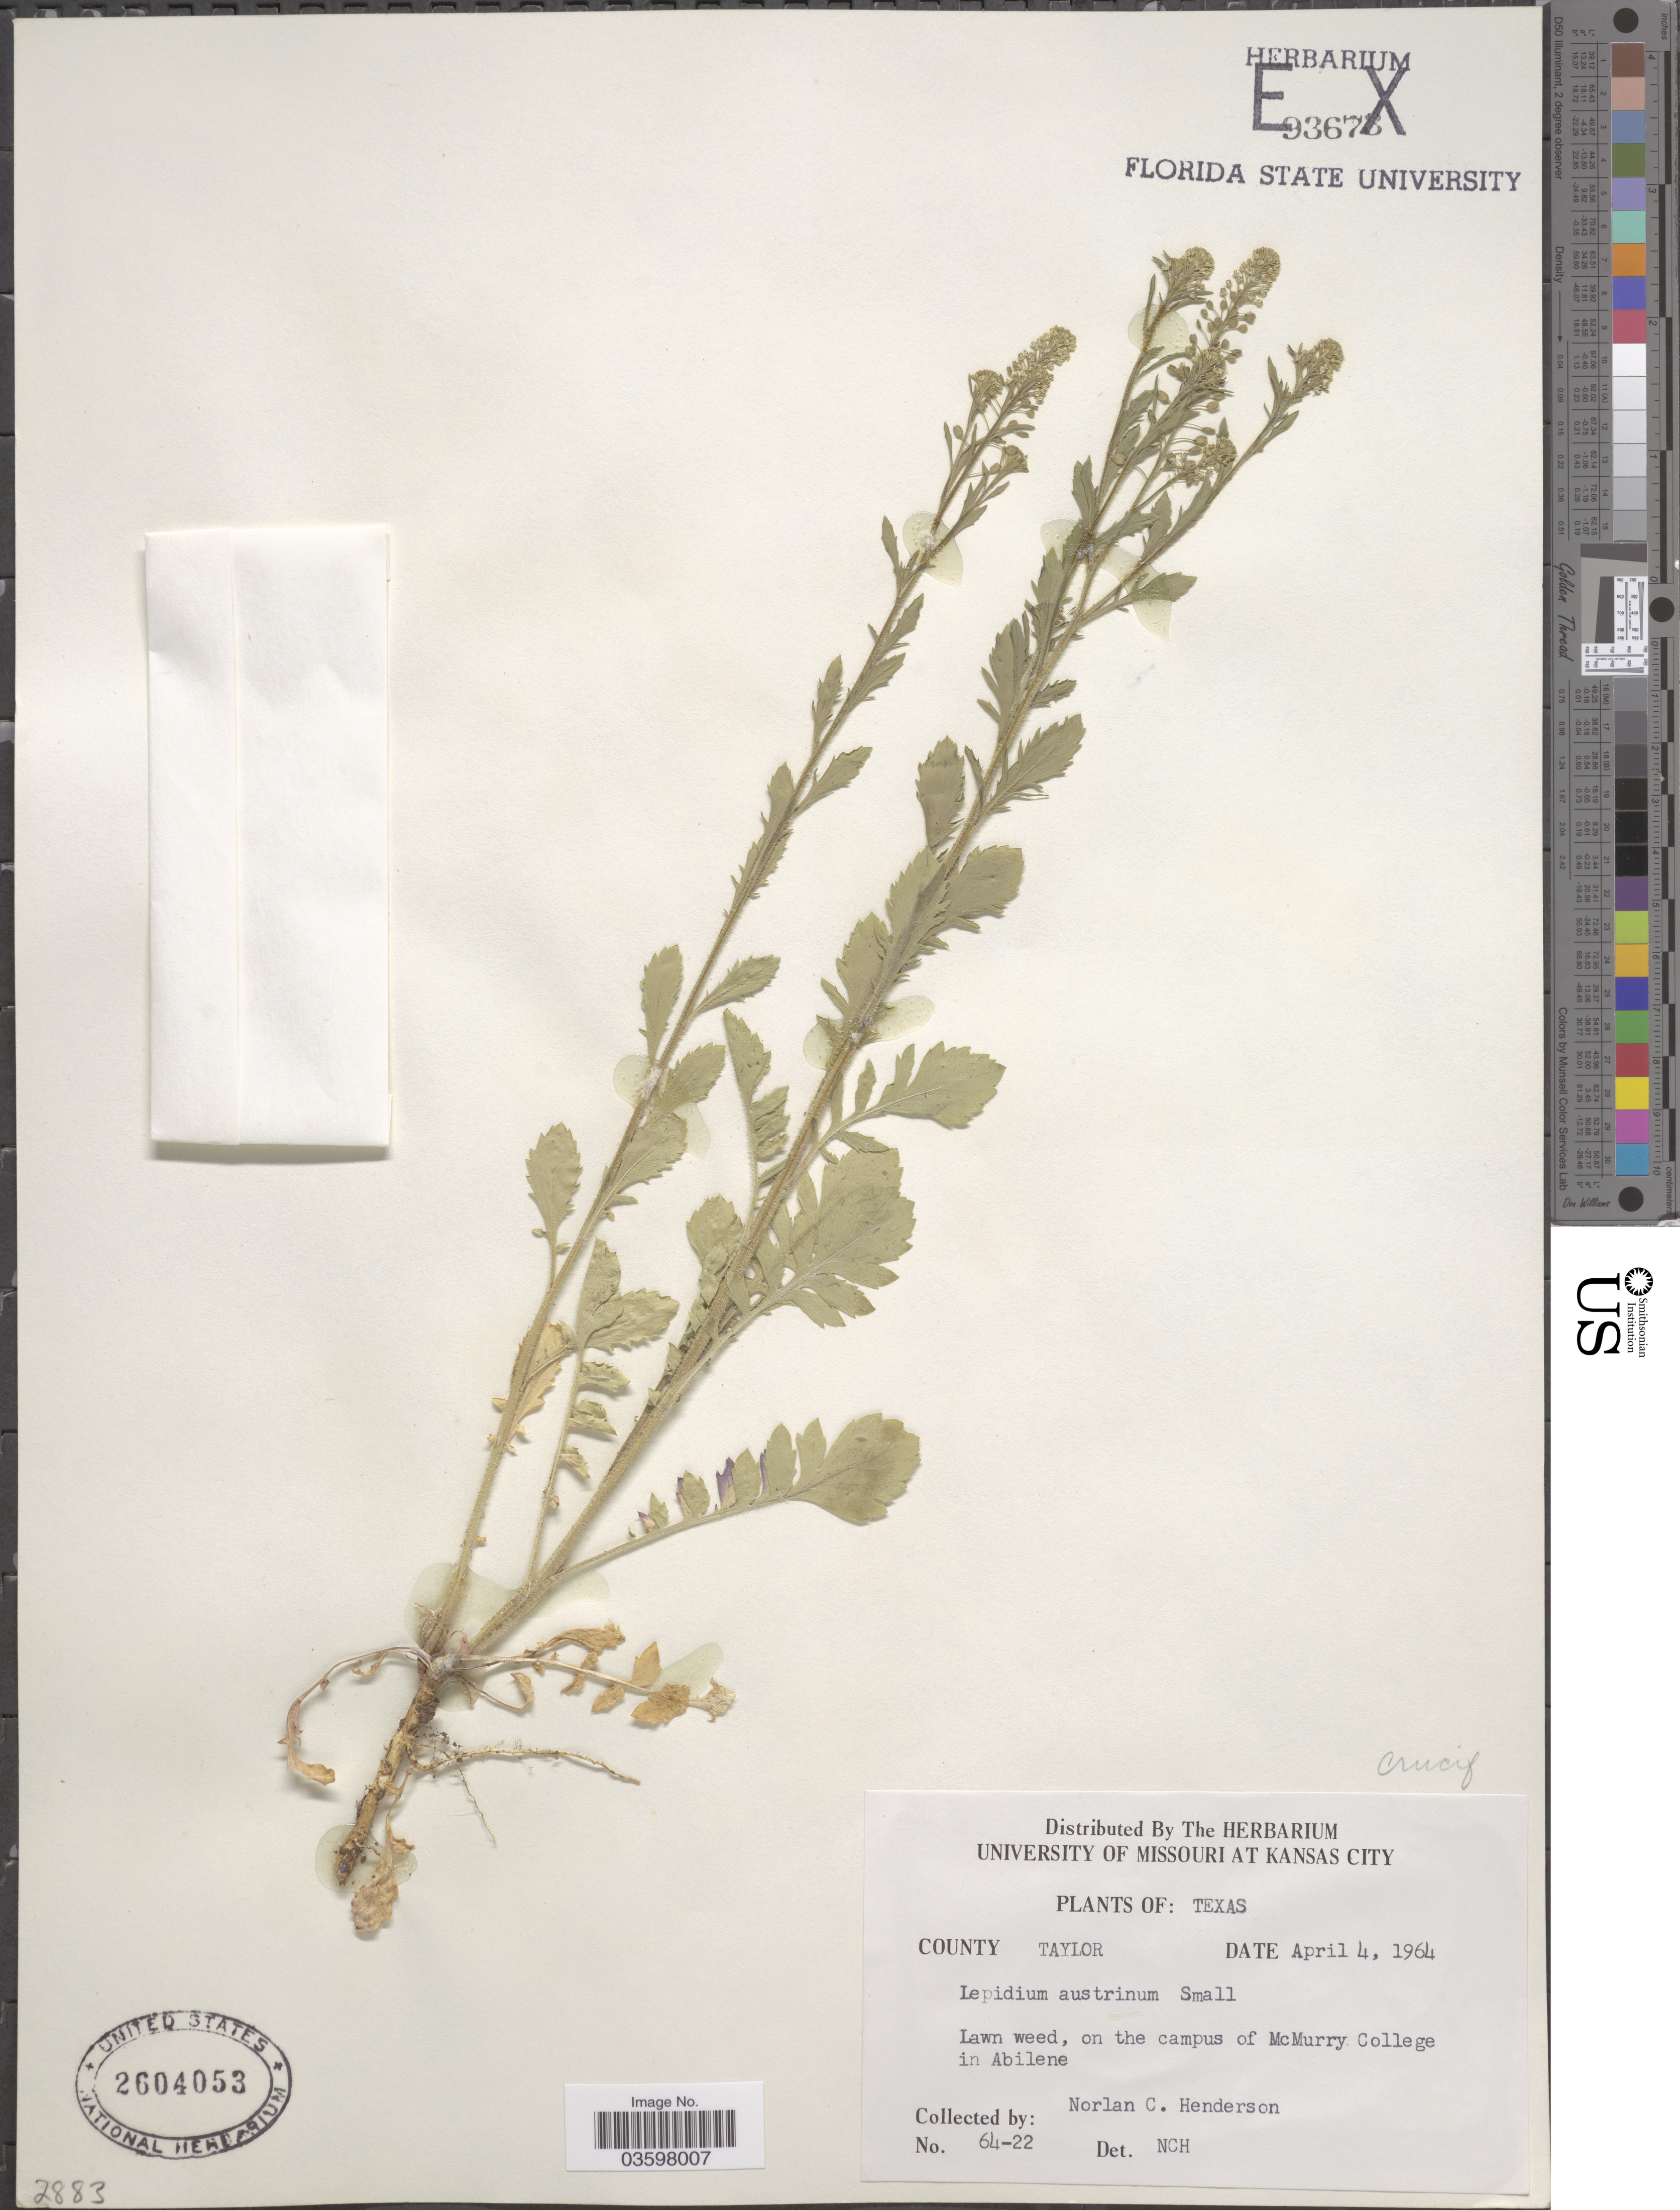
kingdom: Plantae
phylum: Tracheophyta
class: Magnoliopsida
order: Brassicales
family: Brassicaceae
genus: Lepidium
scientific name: Lepidium austrinum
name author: Small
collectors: N. C. Henderson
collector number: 64-22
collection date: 1964-04-04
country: United States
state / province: Texas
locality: County: Taylor. Lawn weed, on the campus of McMurry College in Abilene.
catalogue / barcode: US 2604053